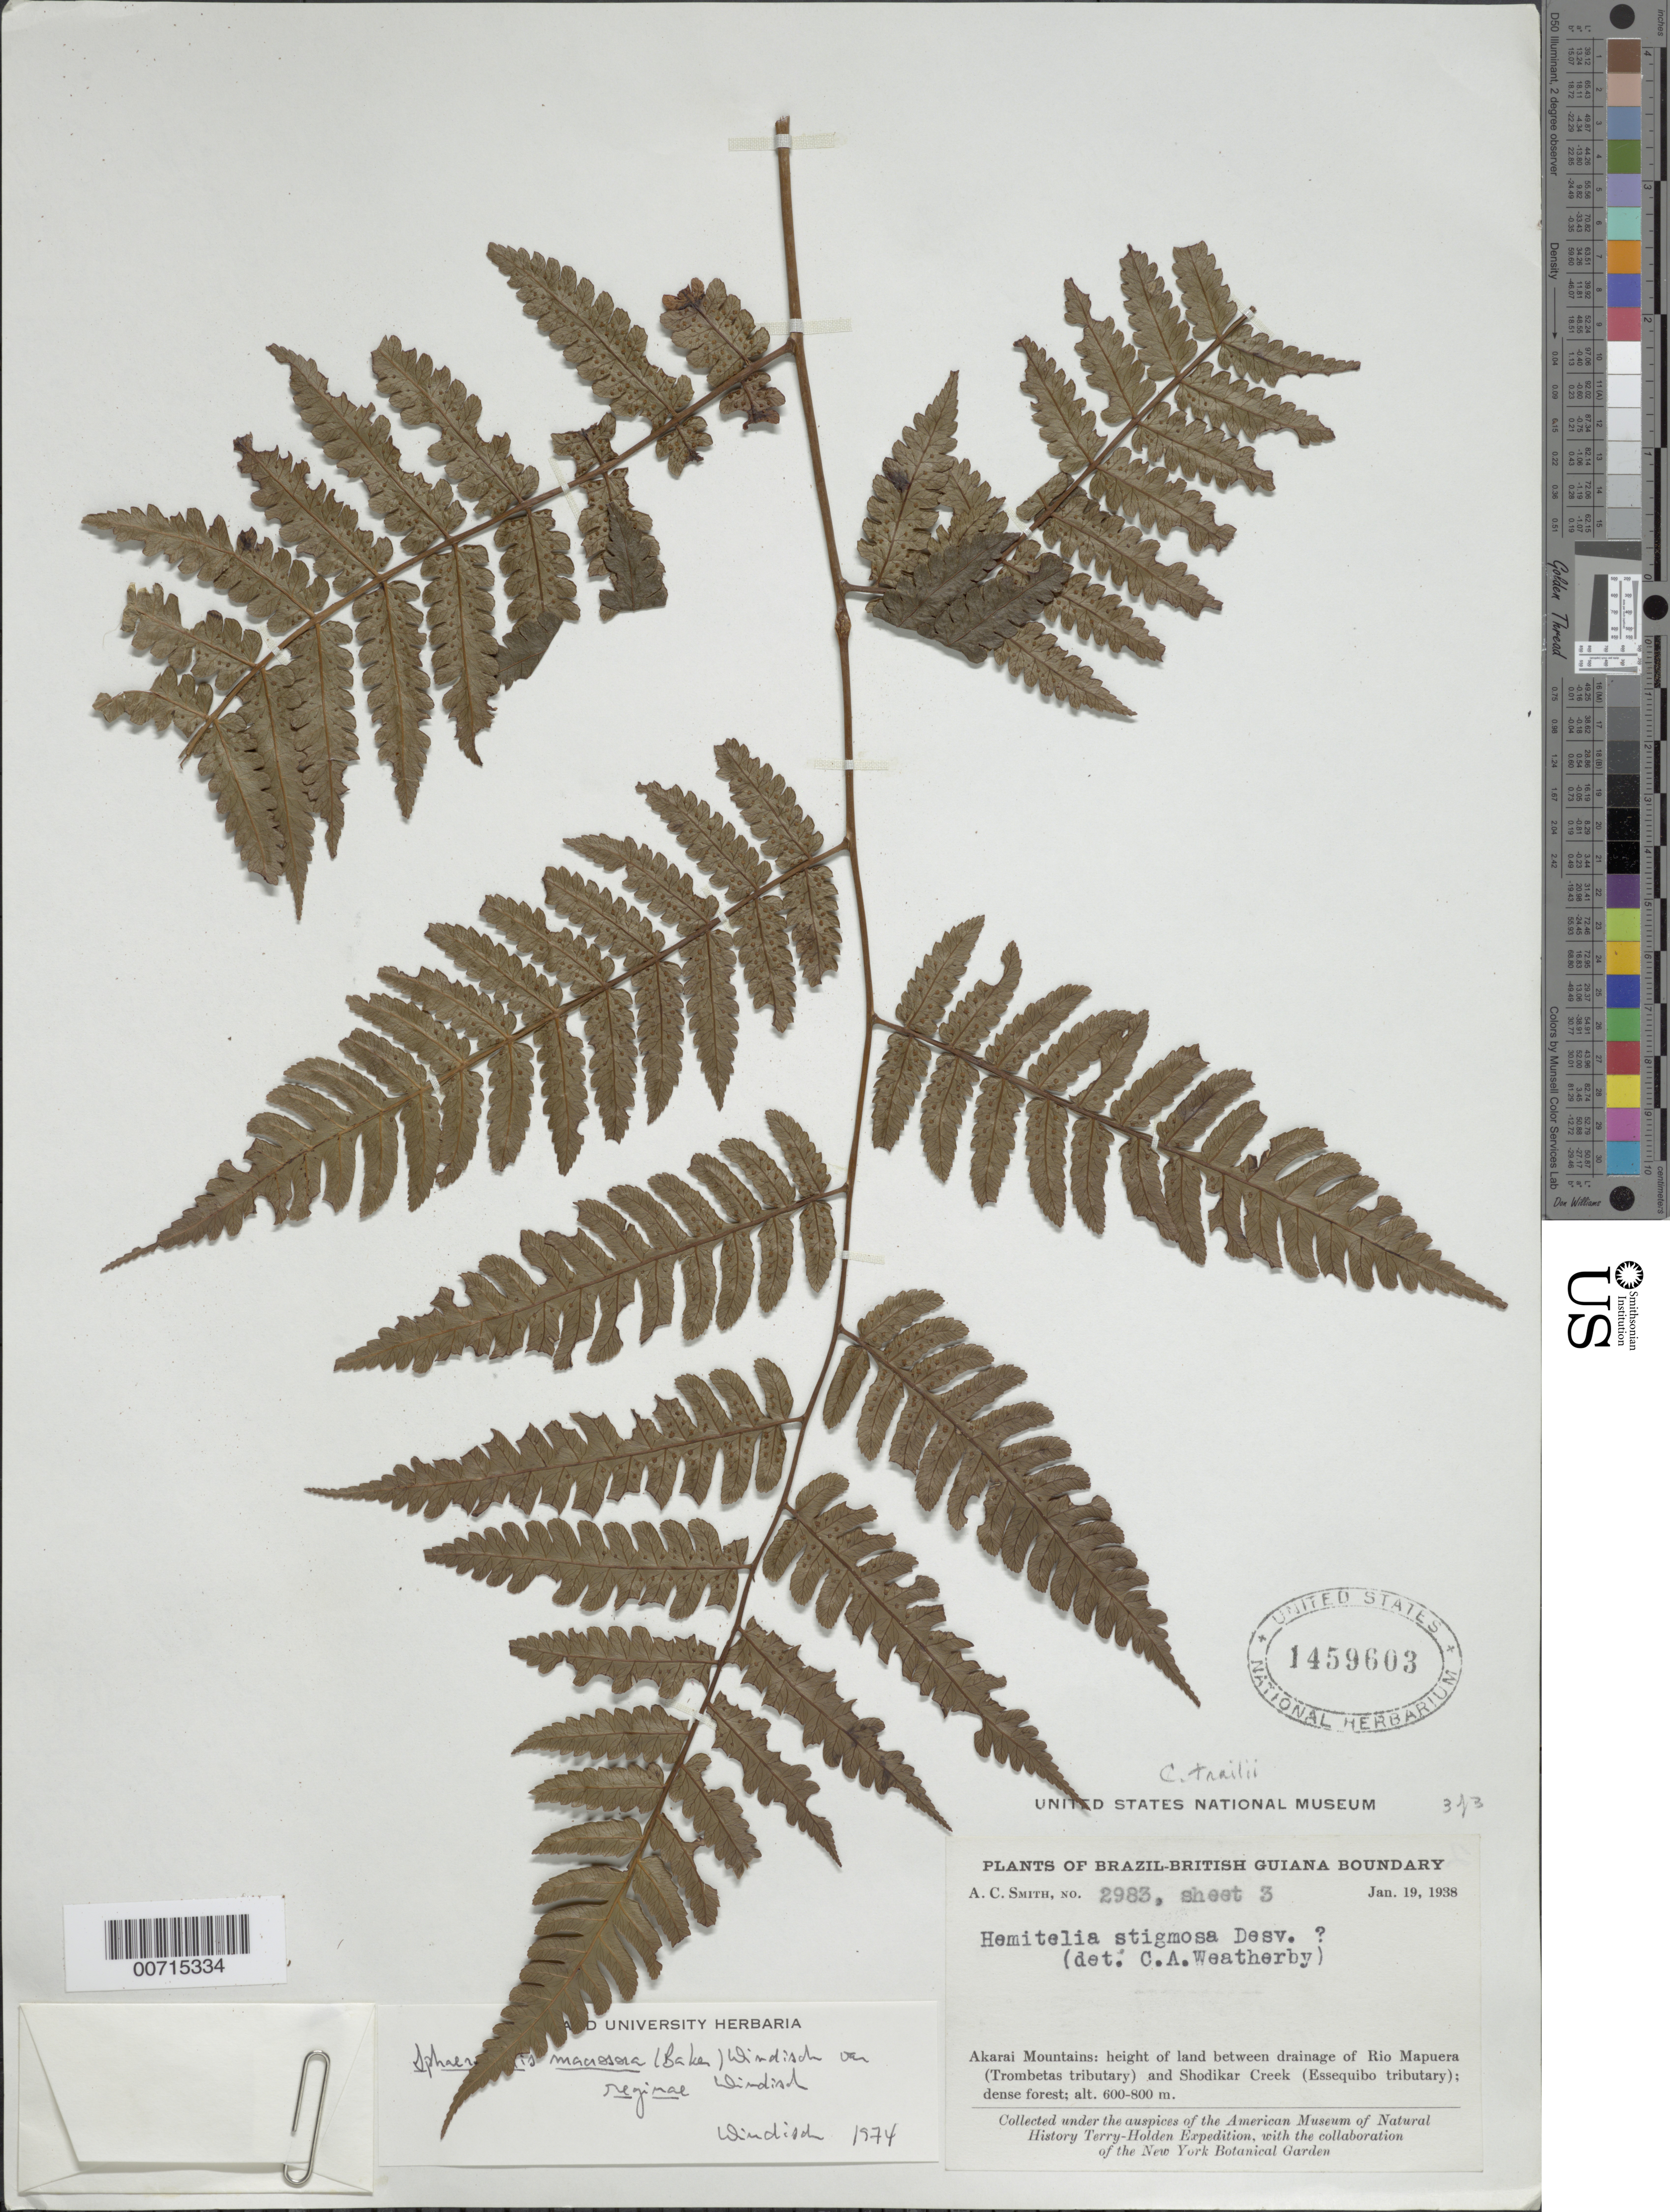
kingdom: Plantae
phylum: Tracheophyta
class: Polypodiopsida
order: Cyatheales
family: Cyatheaceae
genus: Cyathea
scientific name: Cyathea traillii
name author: (Baker) Domin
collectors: A. C. Smith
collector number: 2983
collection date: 1938-01-19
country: Guyana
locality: Brazil-British Guiana Boundary, Akarai Mountains: height of land between drainage of Rio Mapuera (Trombetas tributary) and Shodikar Creek (Essequibo tributary)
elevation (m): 600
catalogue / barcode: US 1459603